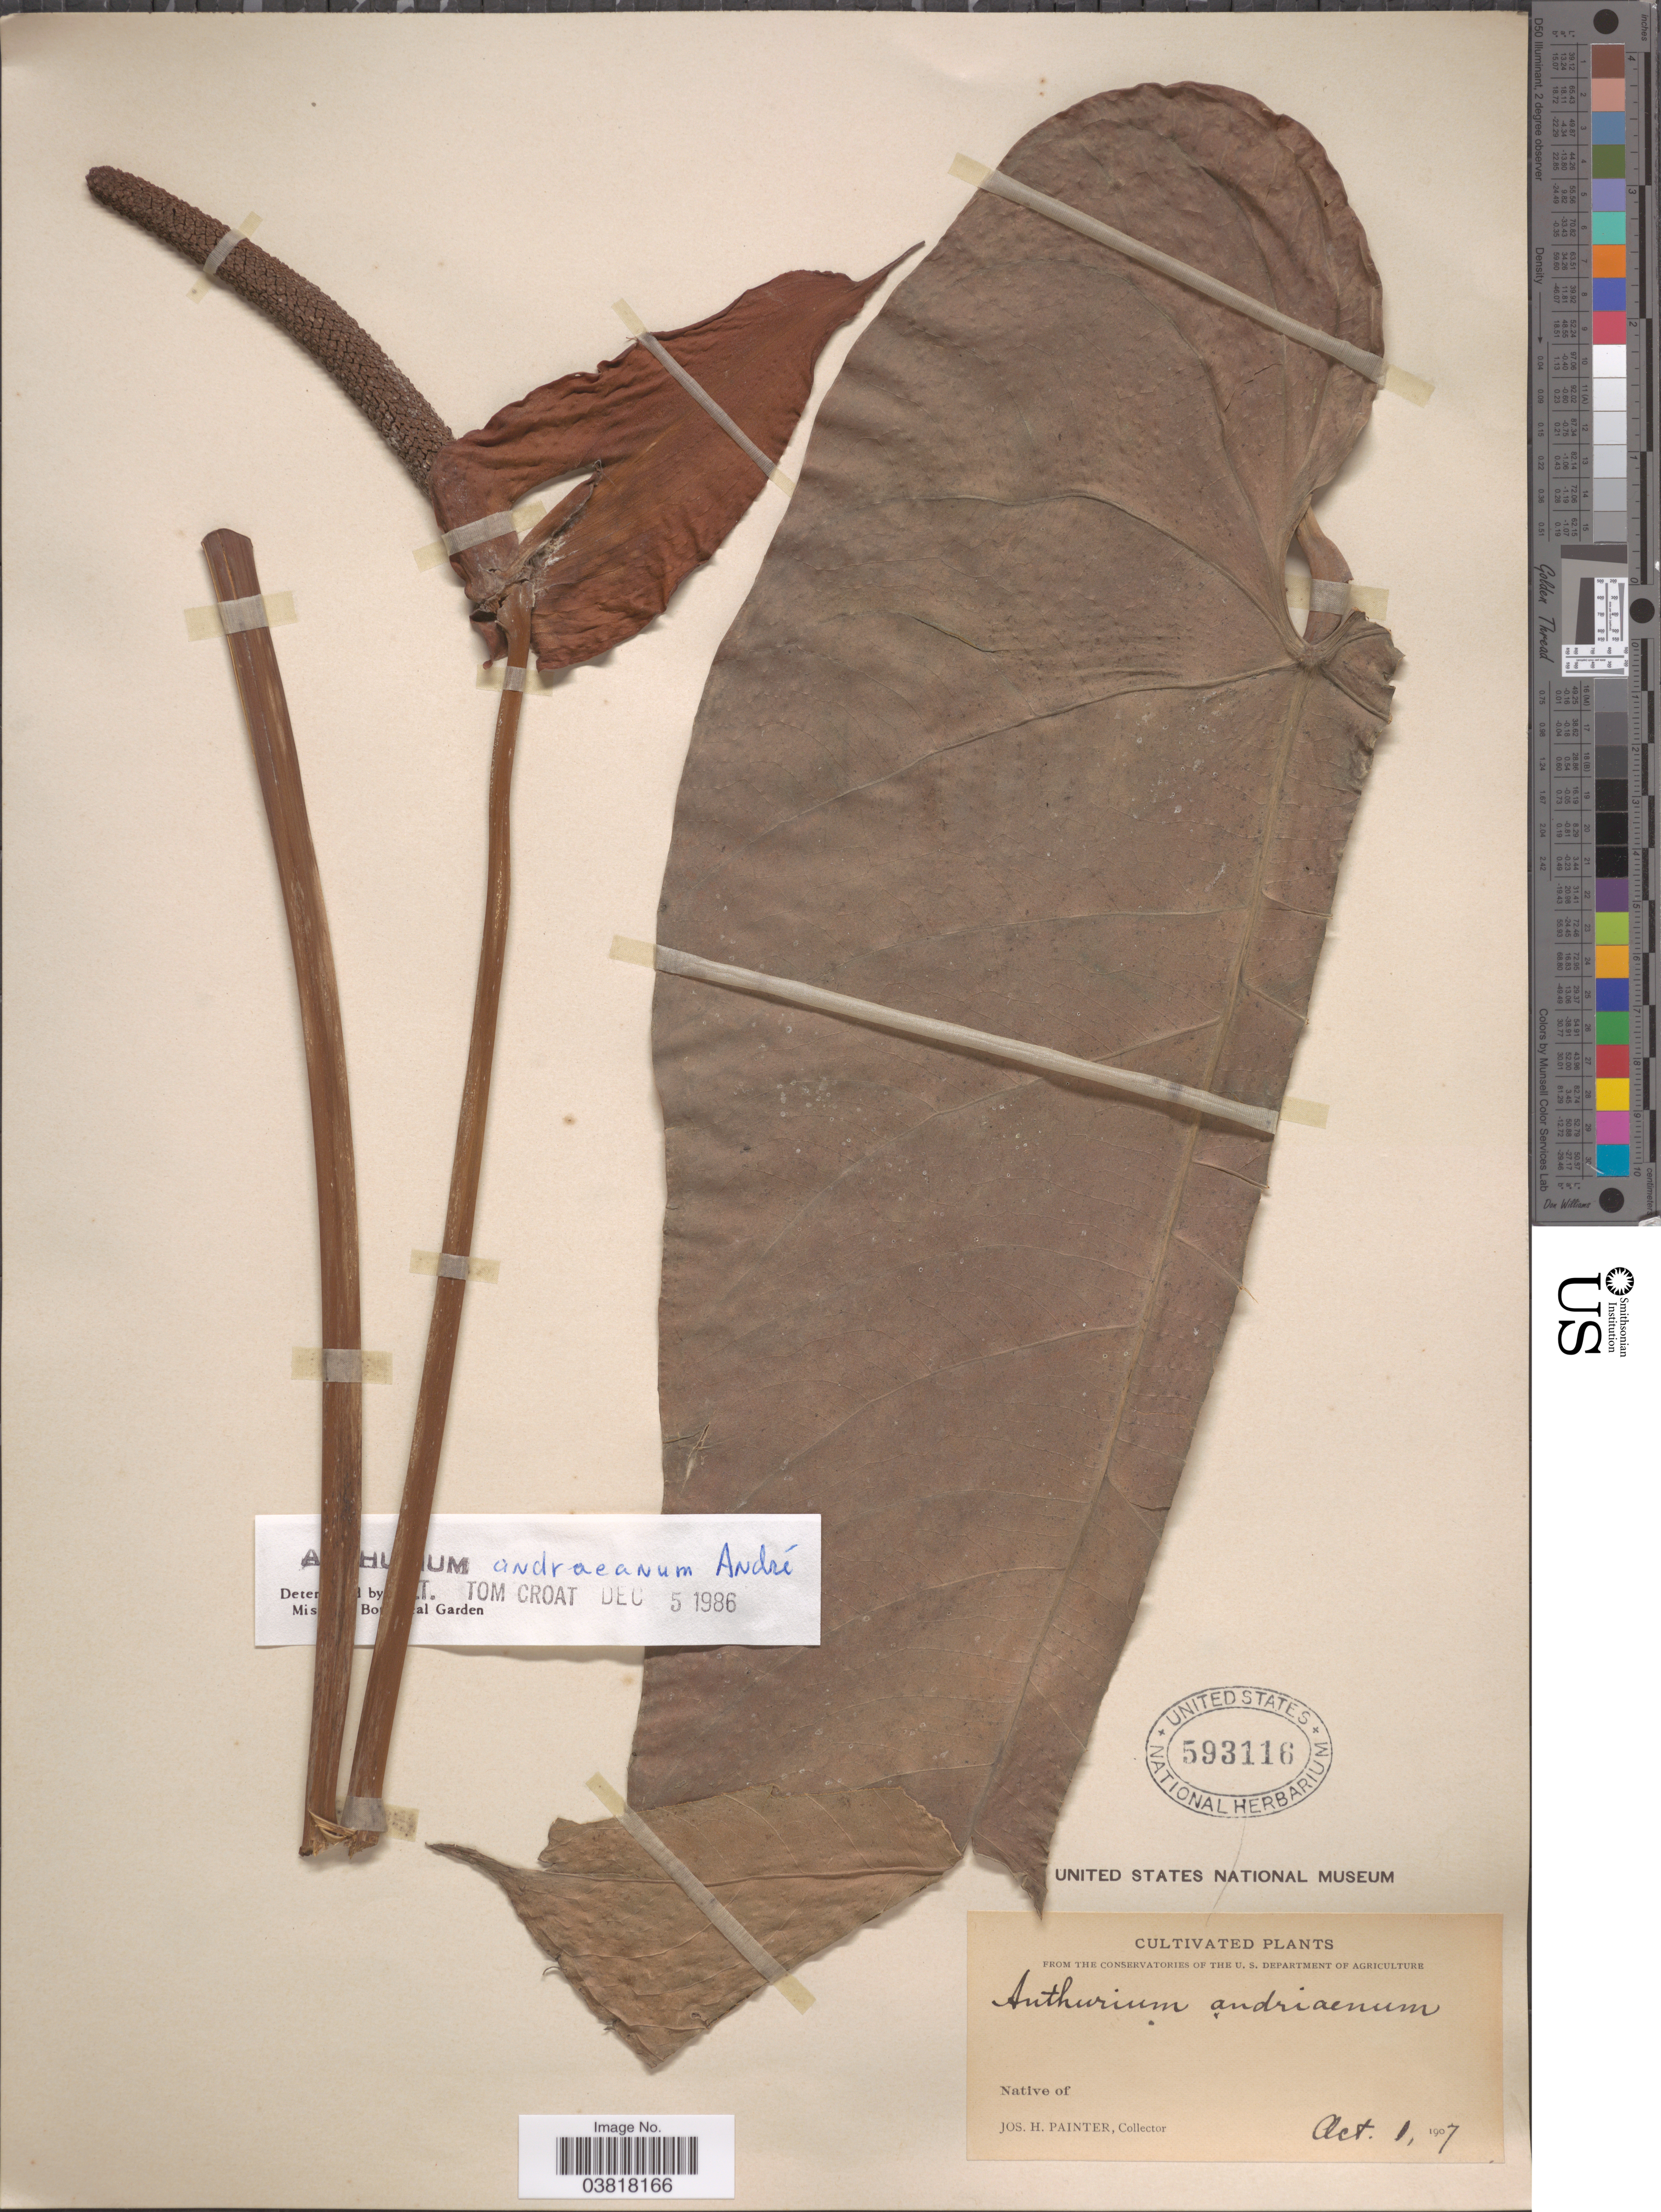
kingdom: Plantae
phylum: Tracheophyta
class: Liliopsida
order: Alismatales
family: Araceae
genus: Anthurium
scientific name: Anthurium andraeanum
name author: Linden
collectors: J. H. Painter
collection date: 1907-10-01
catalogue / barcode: US 593116